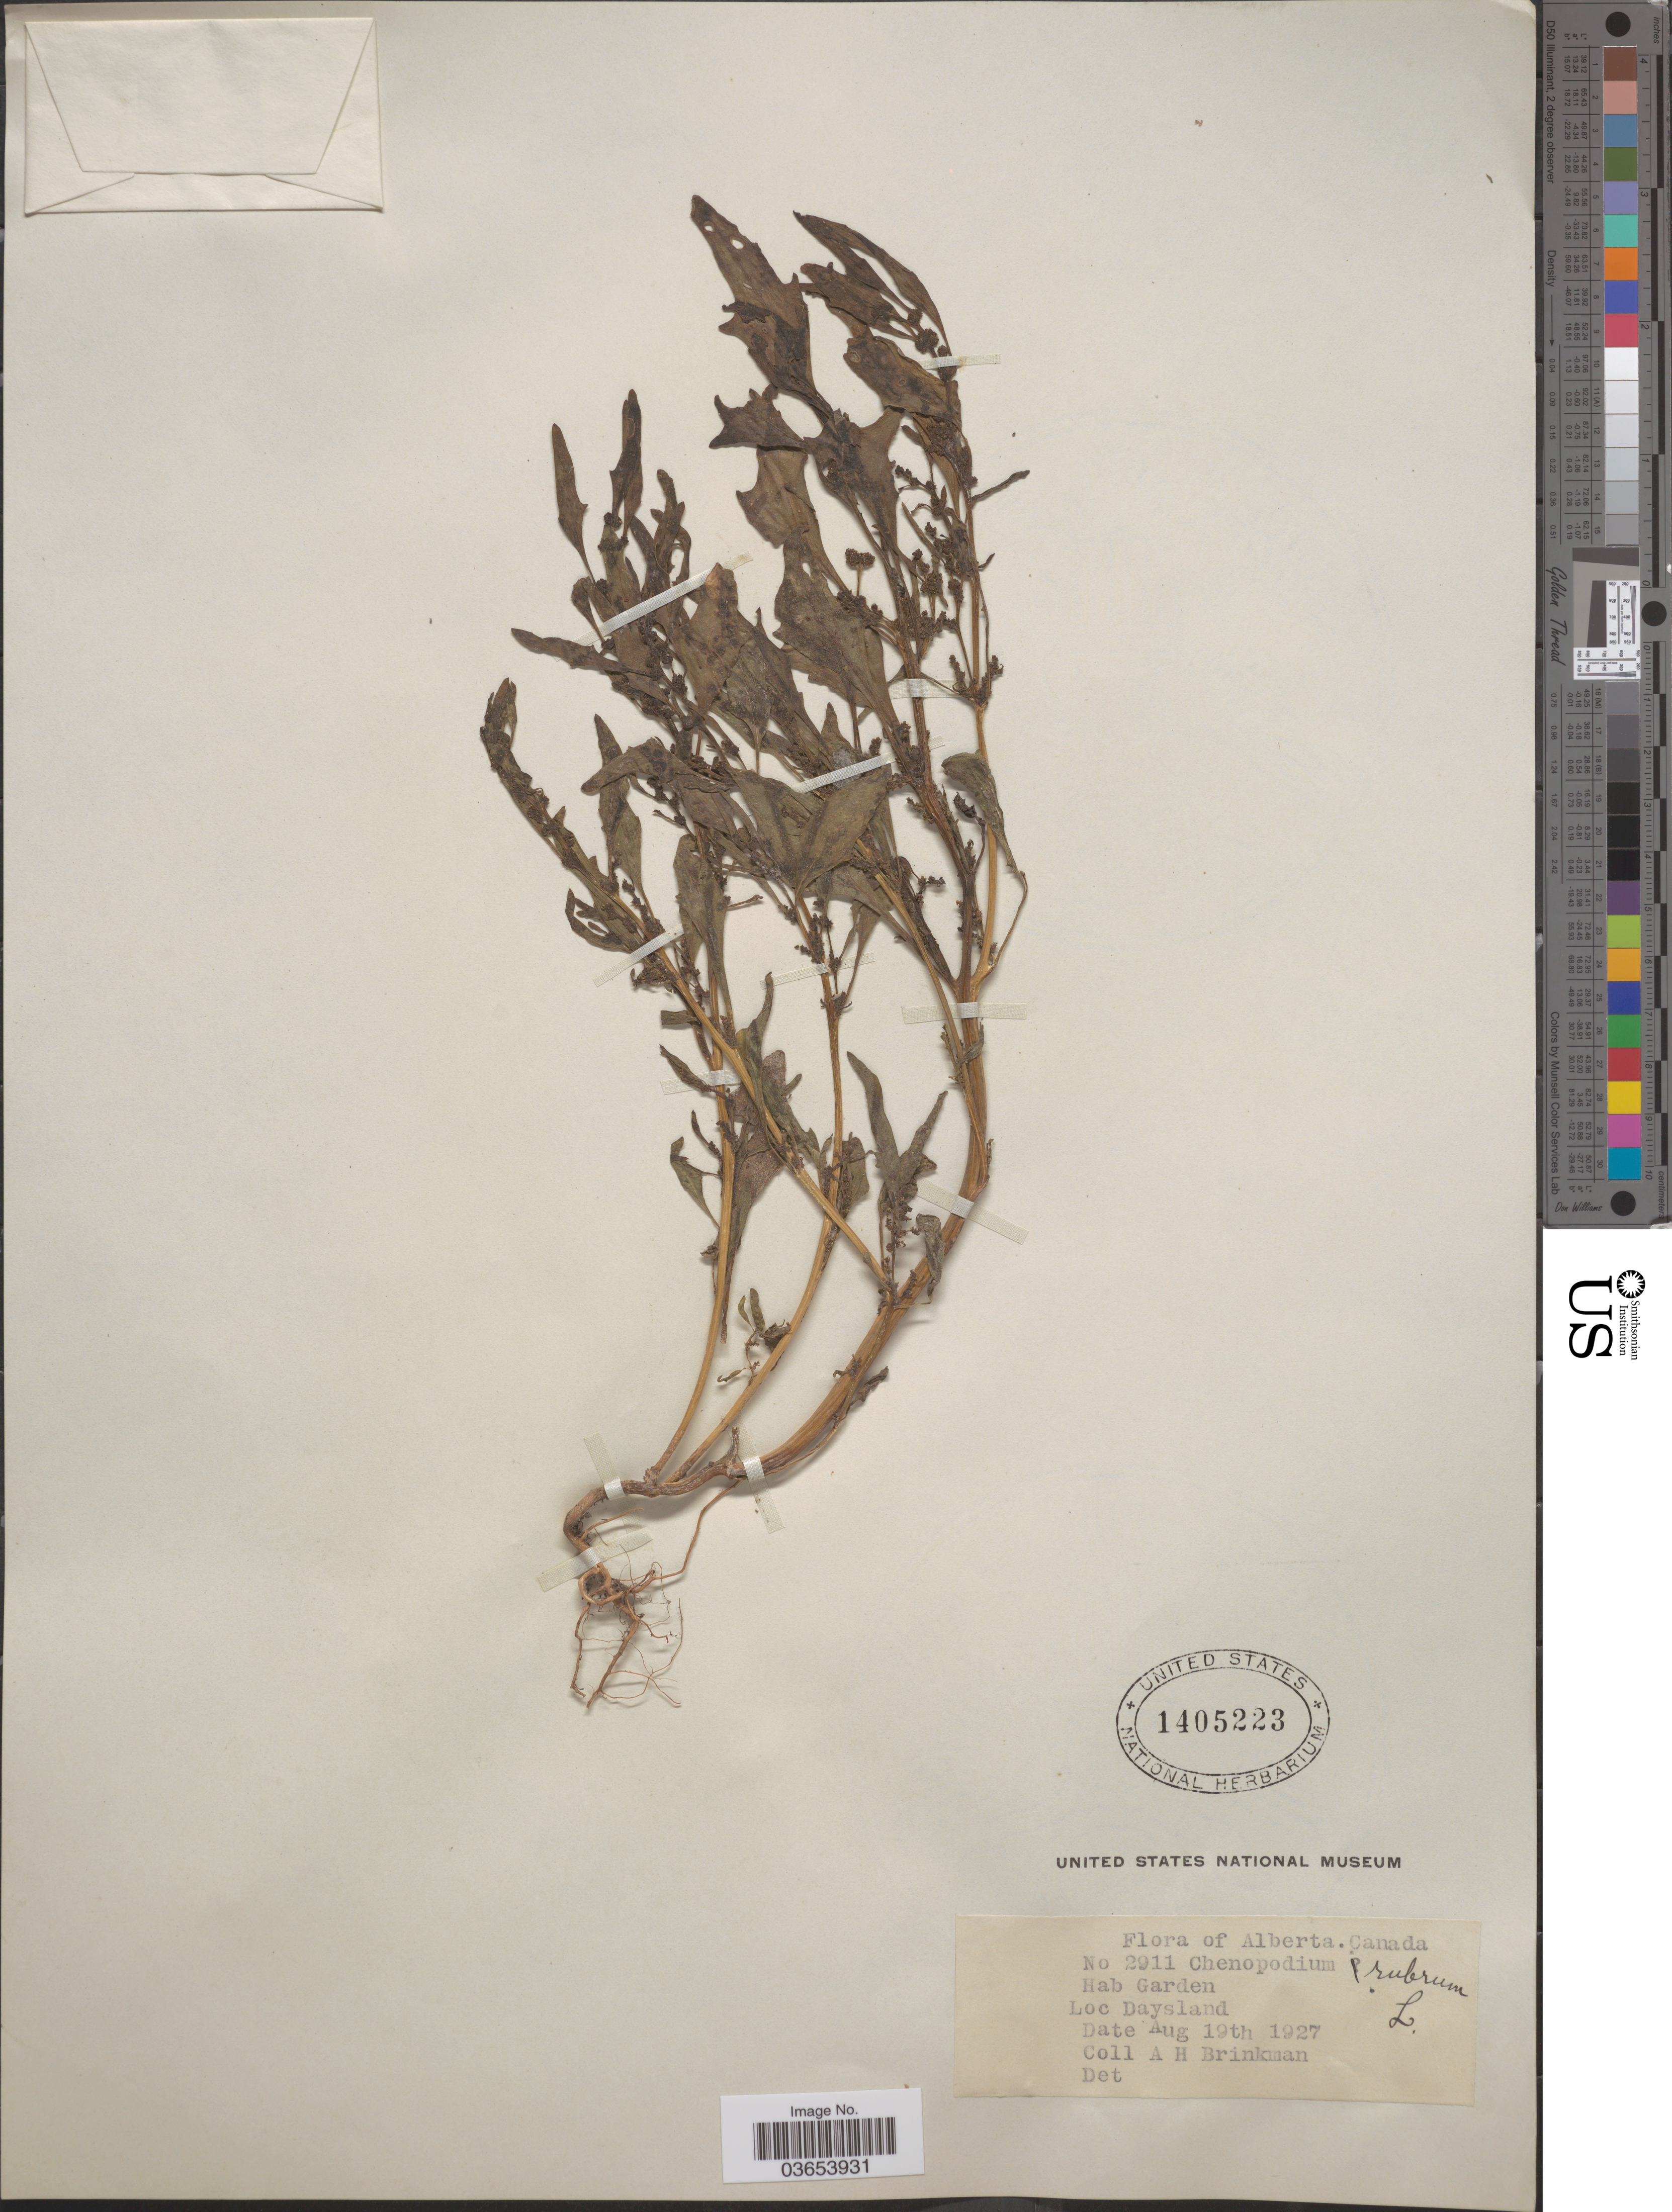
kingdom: Plantae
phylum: Tracheophyta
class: Magnoliopsida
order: Caryophyllales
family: Amaranthaceae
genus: Chenopodium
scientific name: Chenopodium rubrum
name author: L.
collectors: A. Brinkman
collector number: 2911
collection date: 1927-08-19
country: Canada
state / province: Alberta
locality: Garden. Daysland.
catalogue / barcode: US 1405223